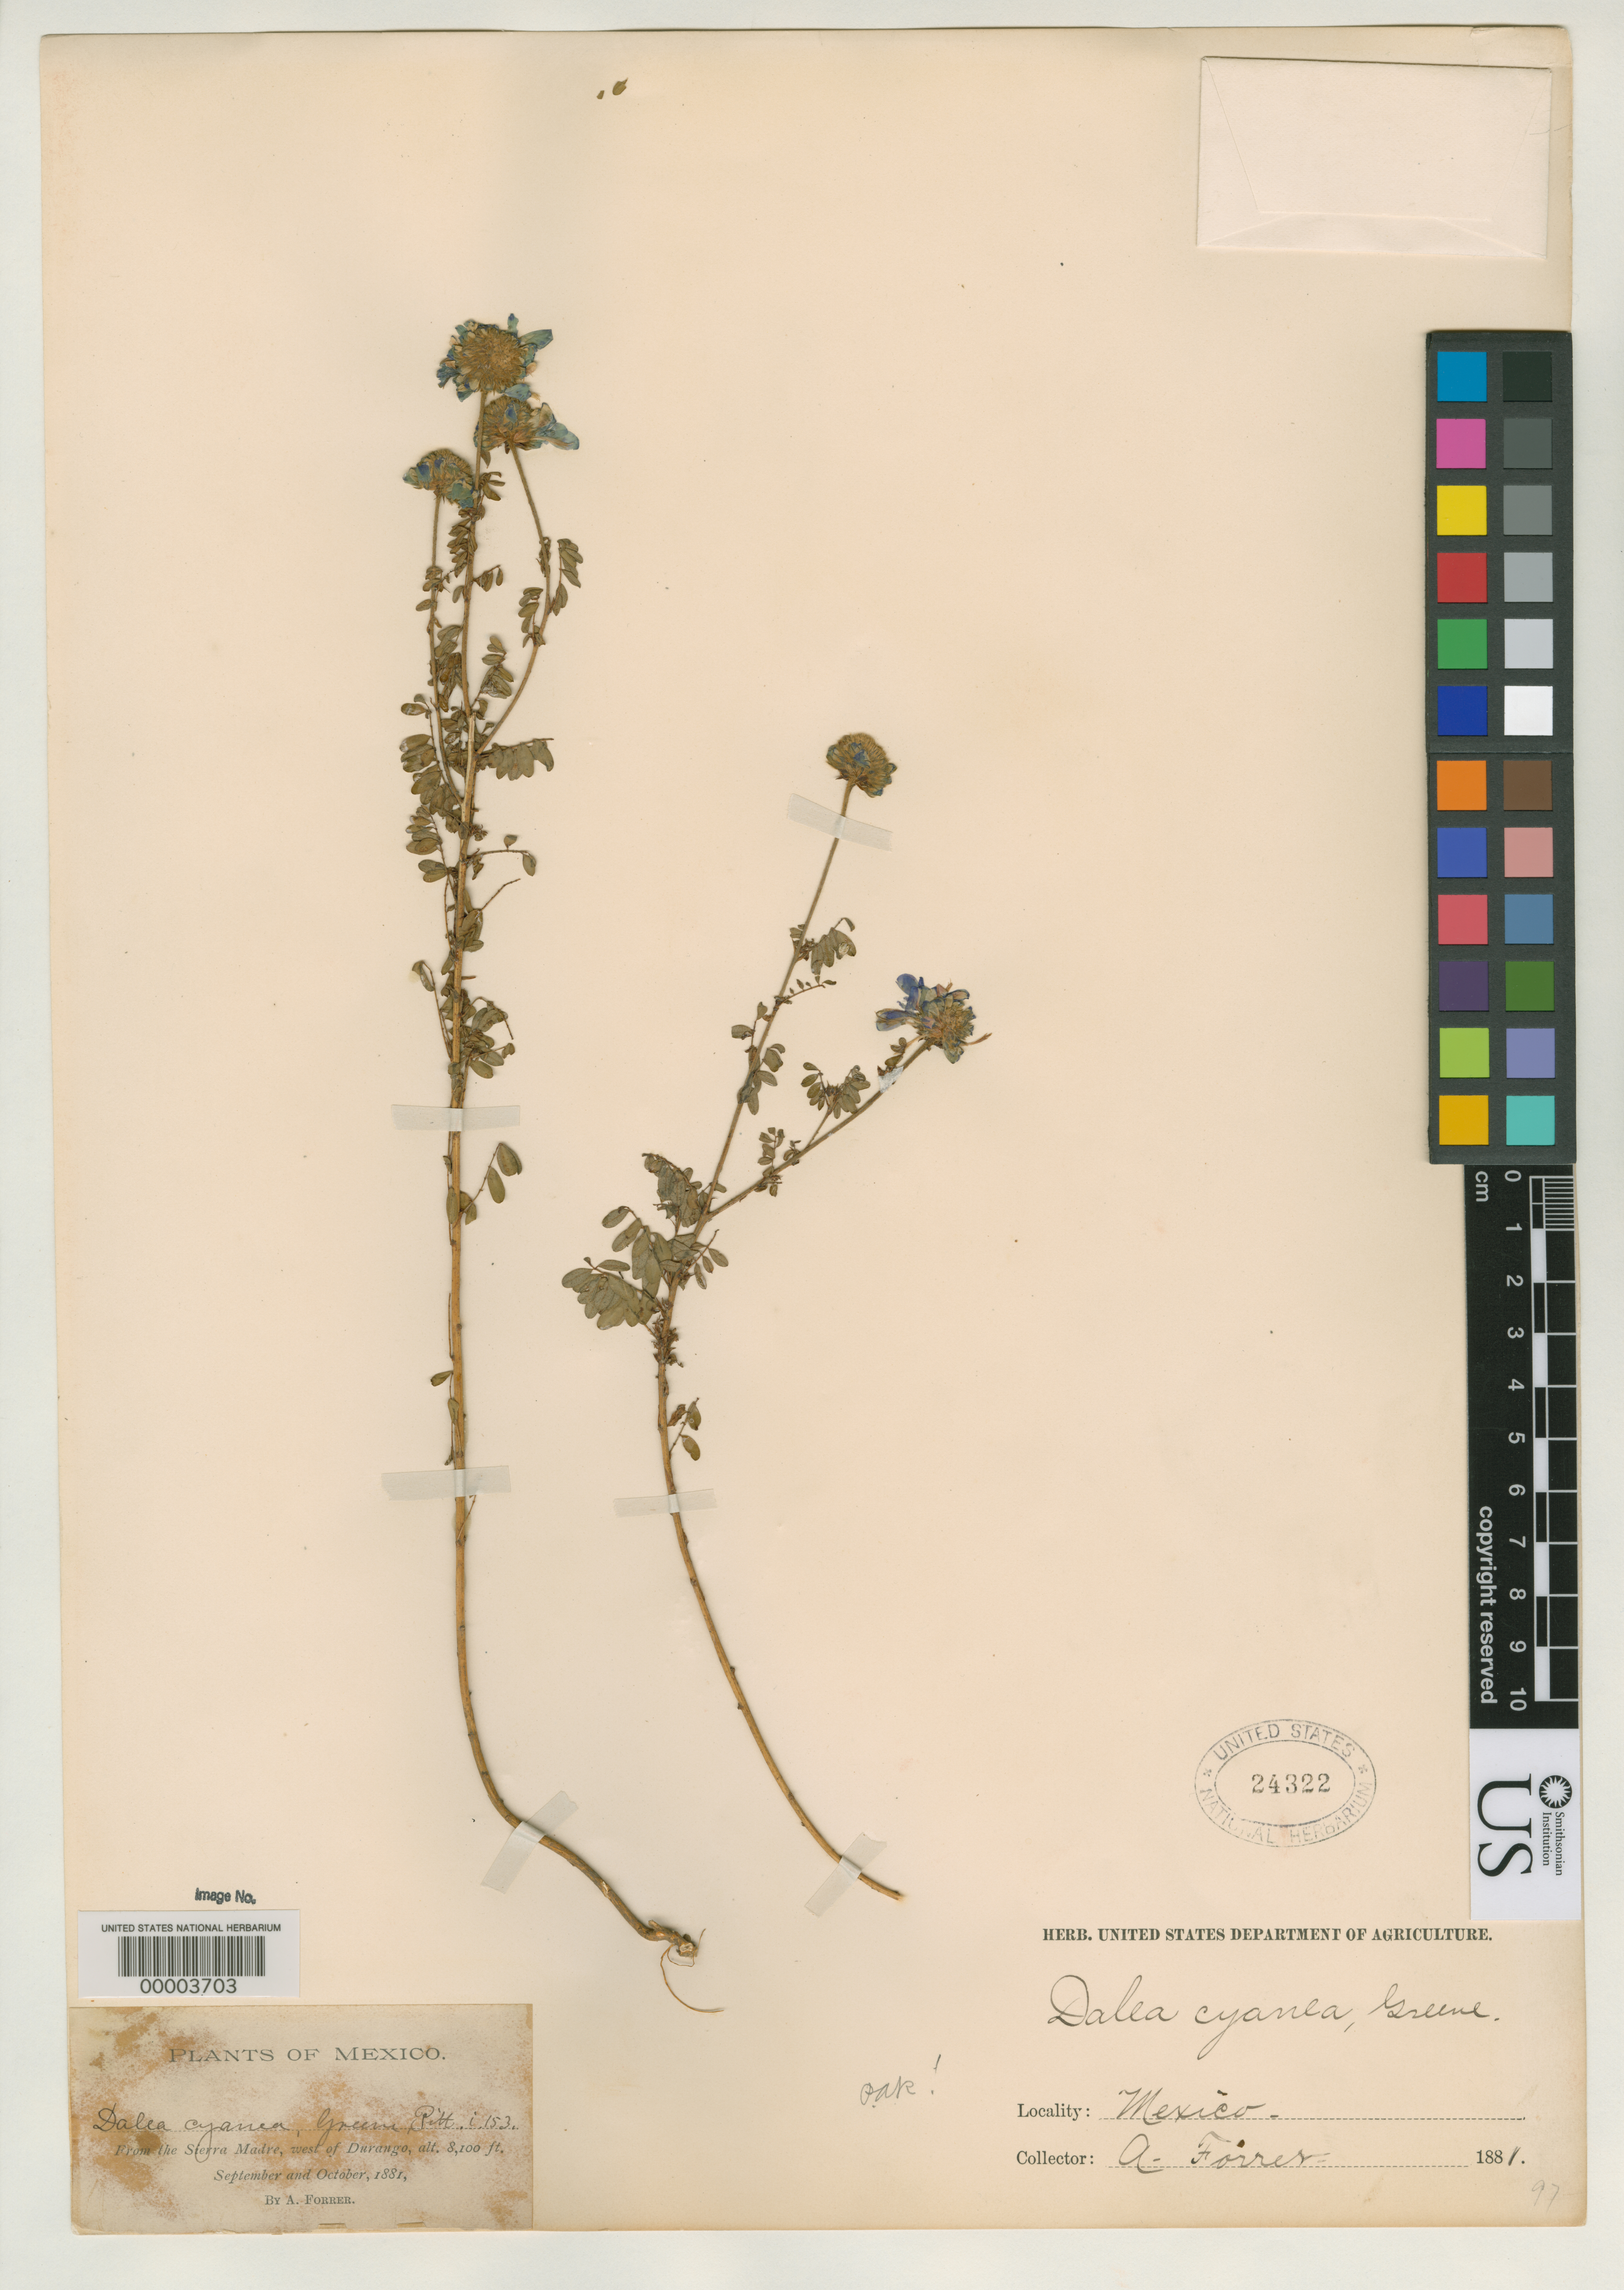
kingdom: Plantae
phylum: Tracheophyta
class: Magnoliopsida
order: Fabales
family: Fabaceae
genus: Dalea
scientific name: Dalea cyanea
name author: Greene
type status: Isotype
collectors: A. Forrer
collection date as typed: Sep 1881 and -- Oct 1881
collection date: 1881-09,1881-10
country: Mexico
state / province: Durango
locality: From the Sierra Madre, west of Durango.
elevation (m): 2469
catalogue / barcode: US 24322